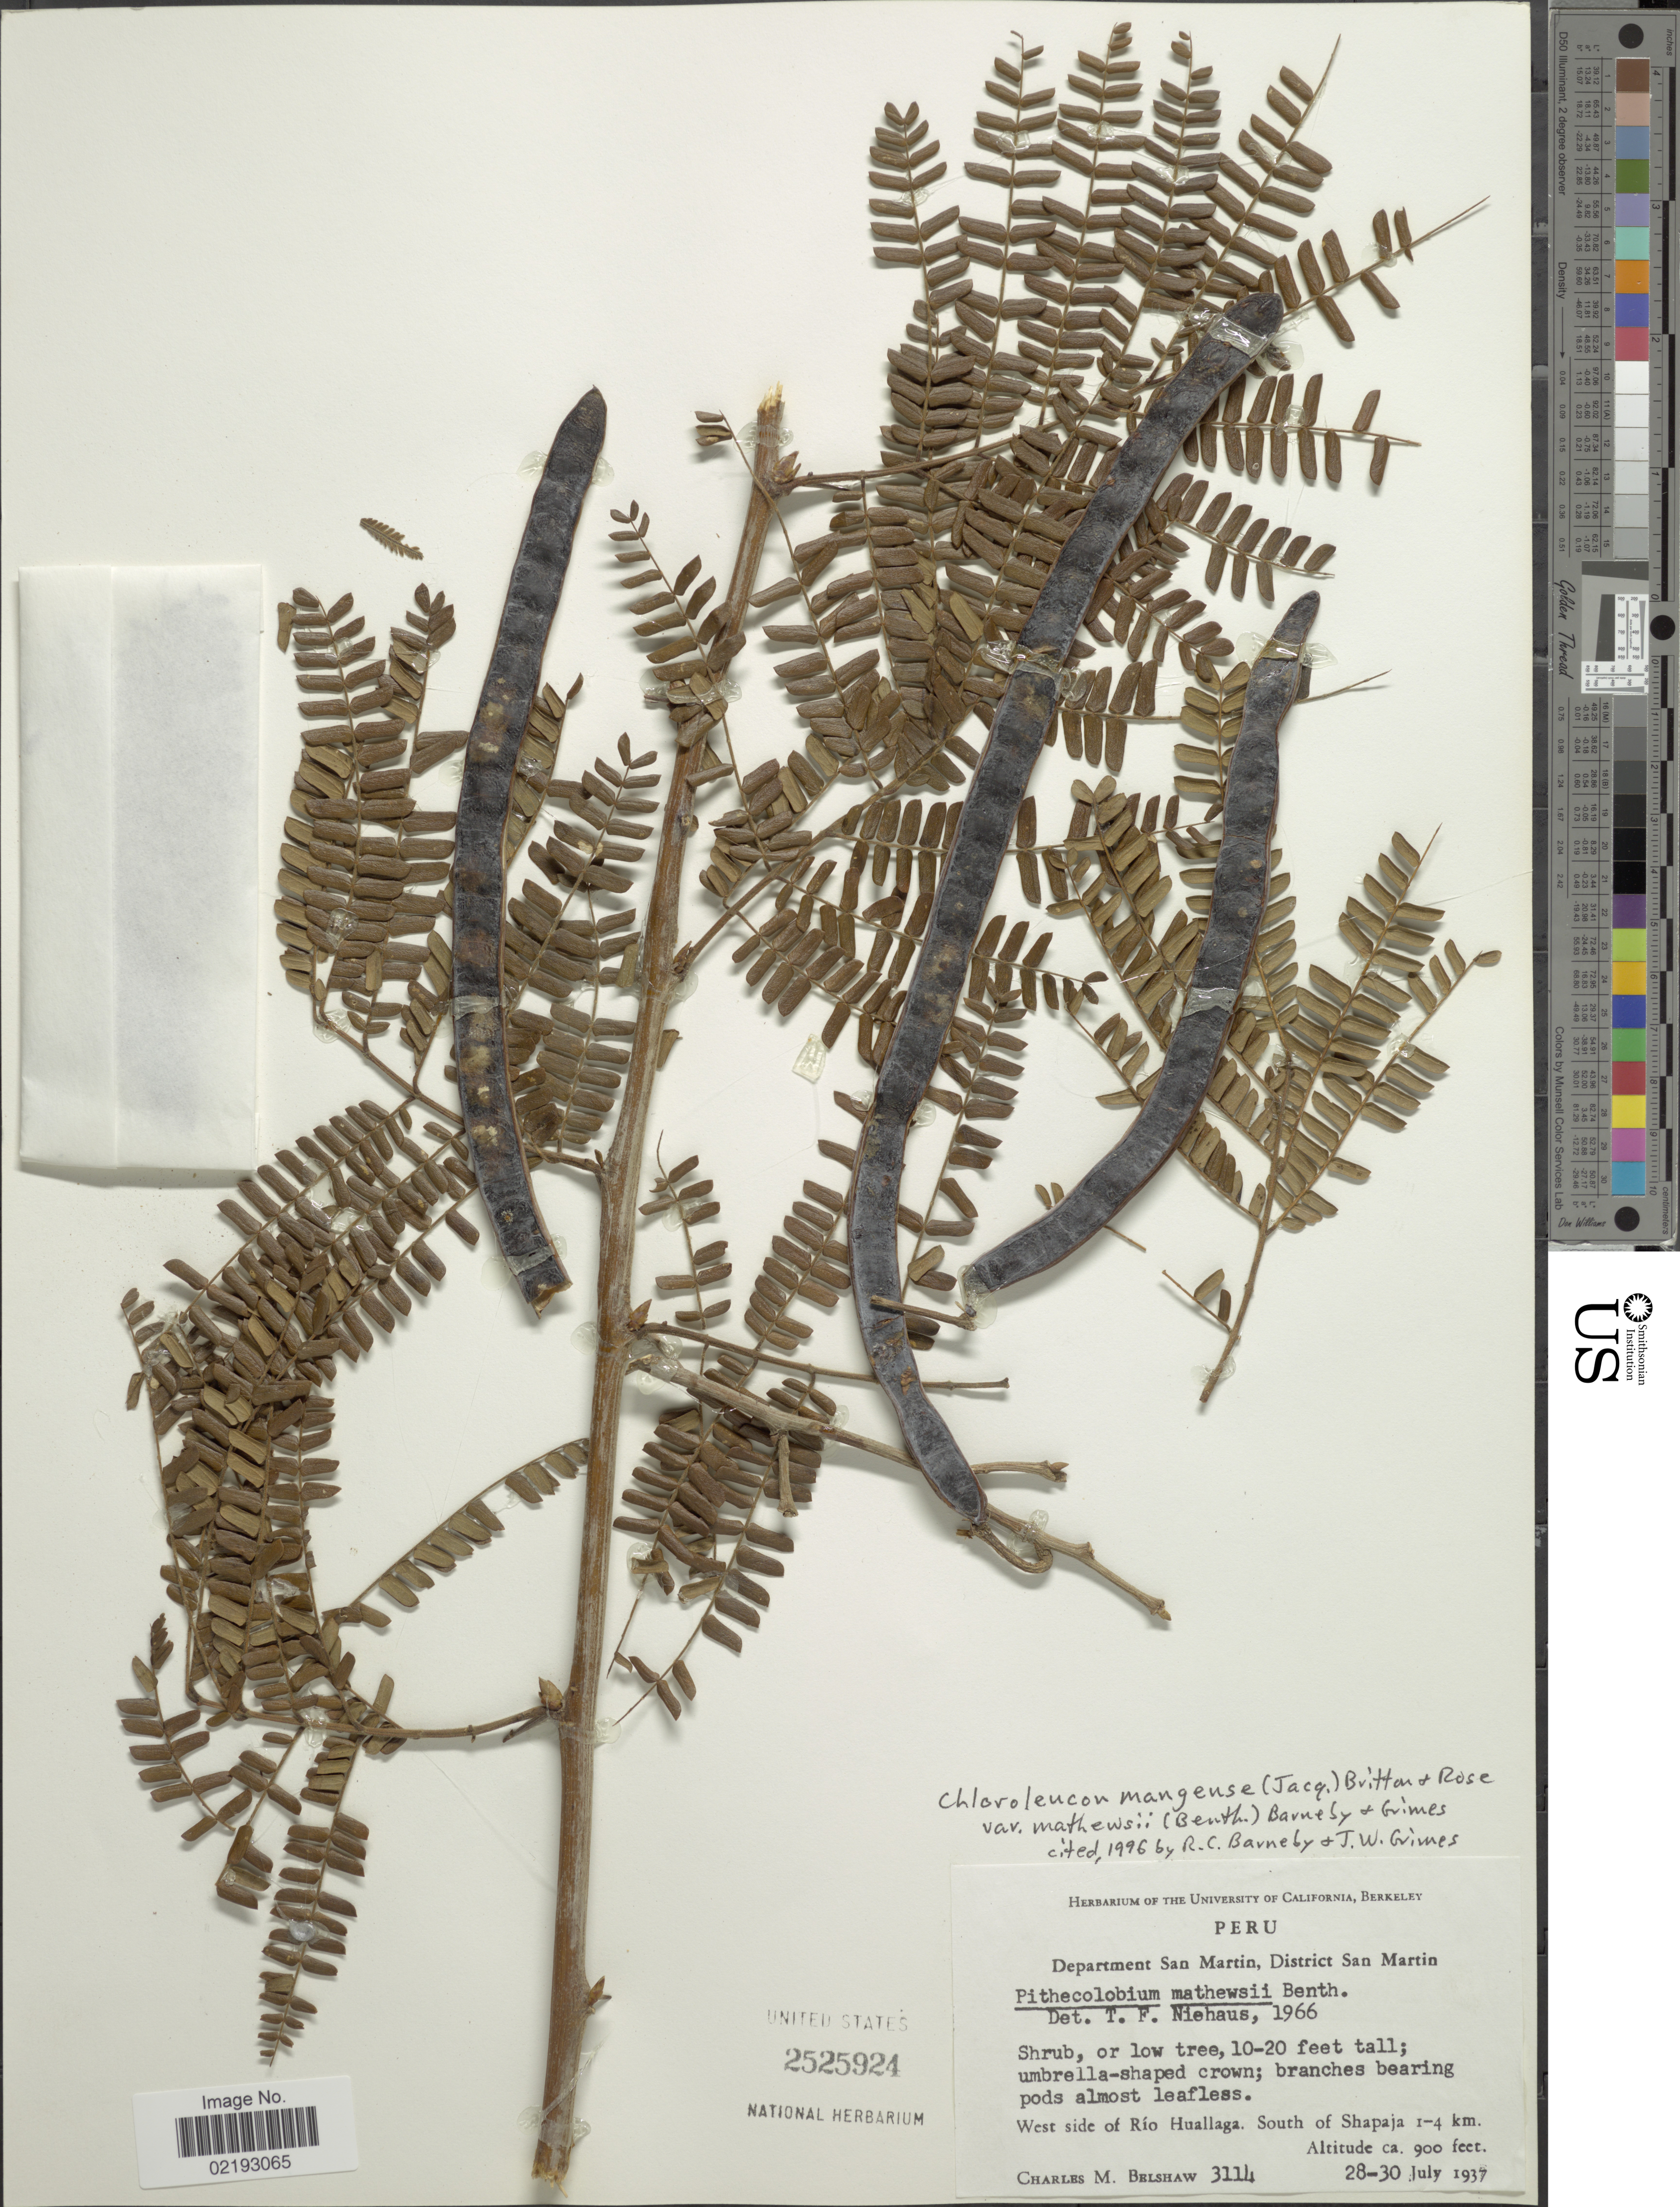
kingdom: Plantae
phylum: Tracheophyta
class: Magnoliopsida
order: Fabales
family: Fabaceae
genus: Chloroleucon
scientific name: Chloroleucon mangense var. mathewsii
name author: (Benth.) Barneby & J.W. Grimes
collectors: C. Shaw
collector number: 3114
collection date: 1937-07-28/1937-07-30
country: Peru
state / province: San Martín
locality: District San Martin, west side of Rio Huallaga, south of Shapaja, 1-4 km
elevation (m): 274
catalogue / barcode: US 2525924